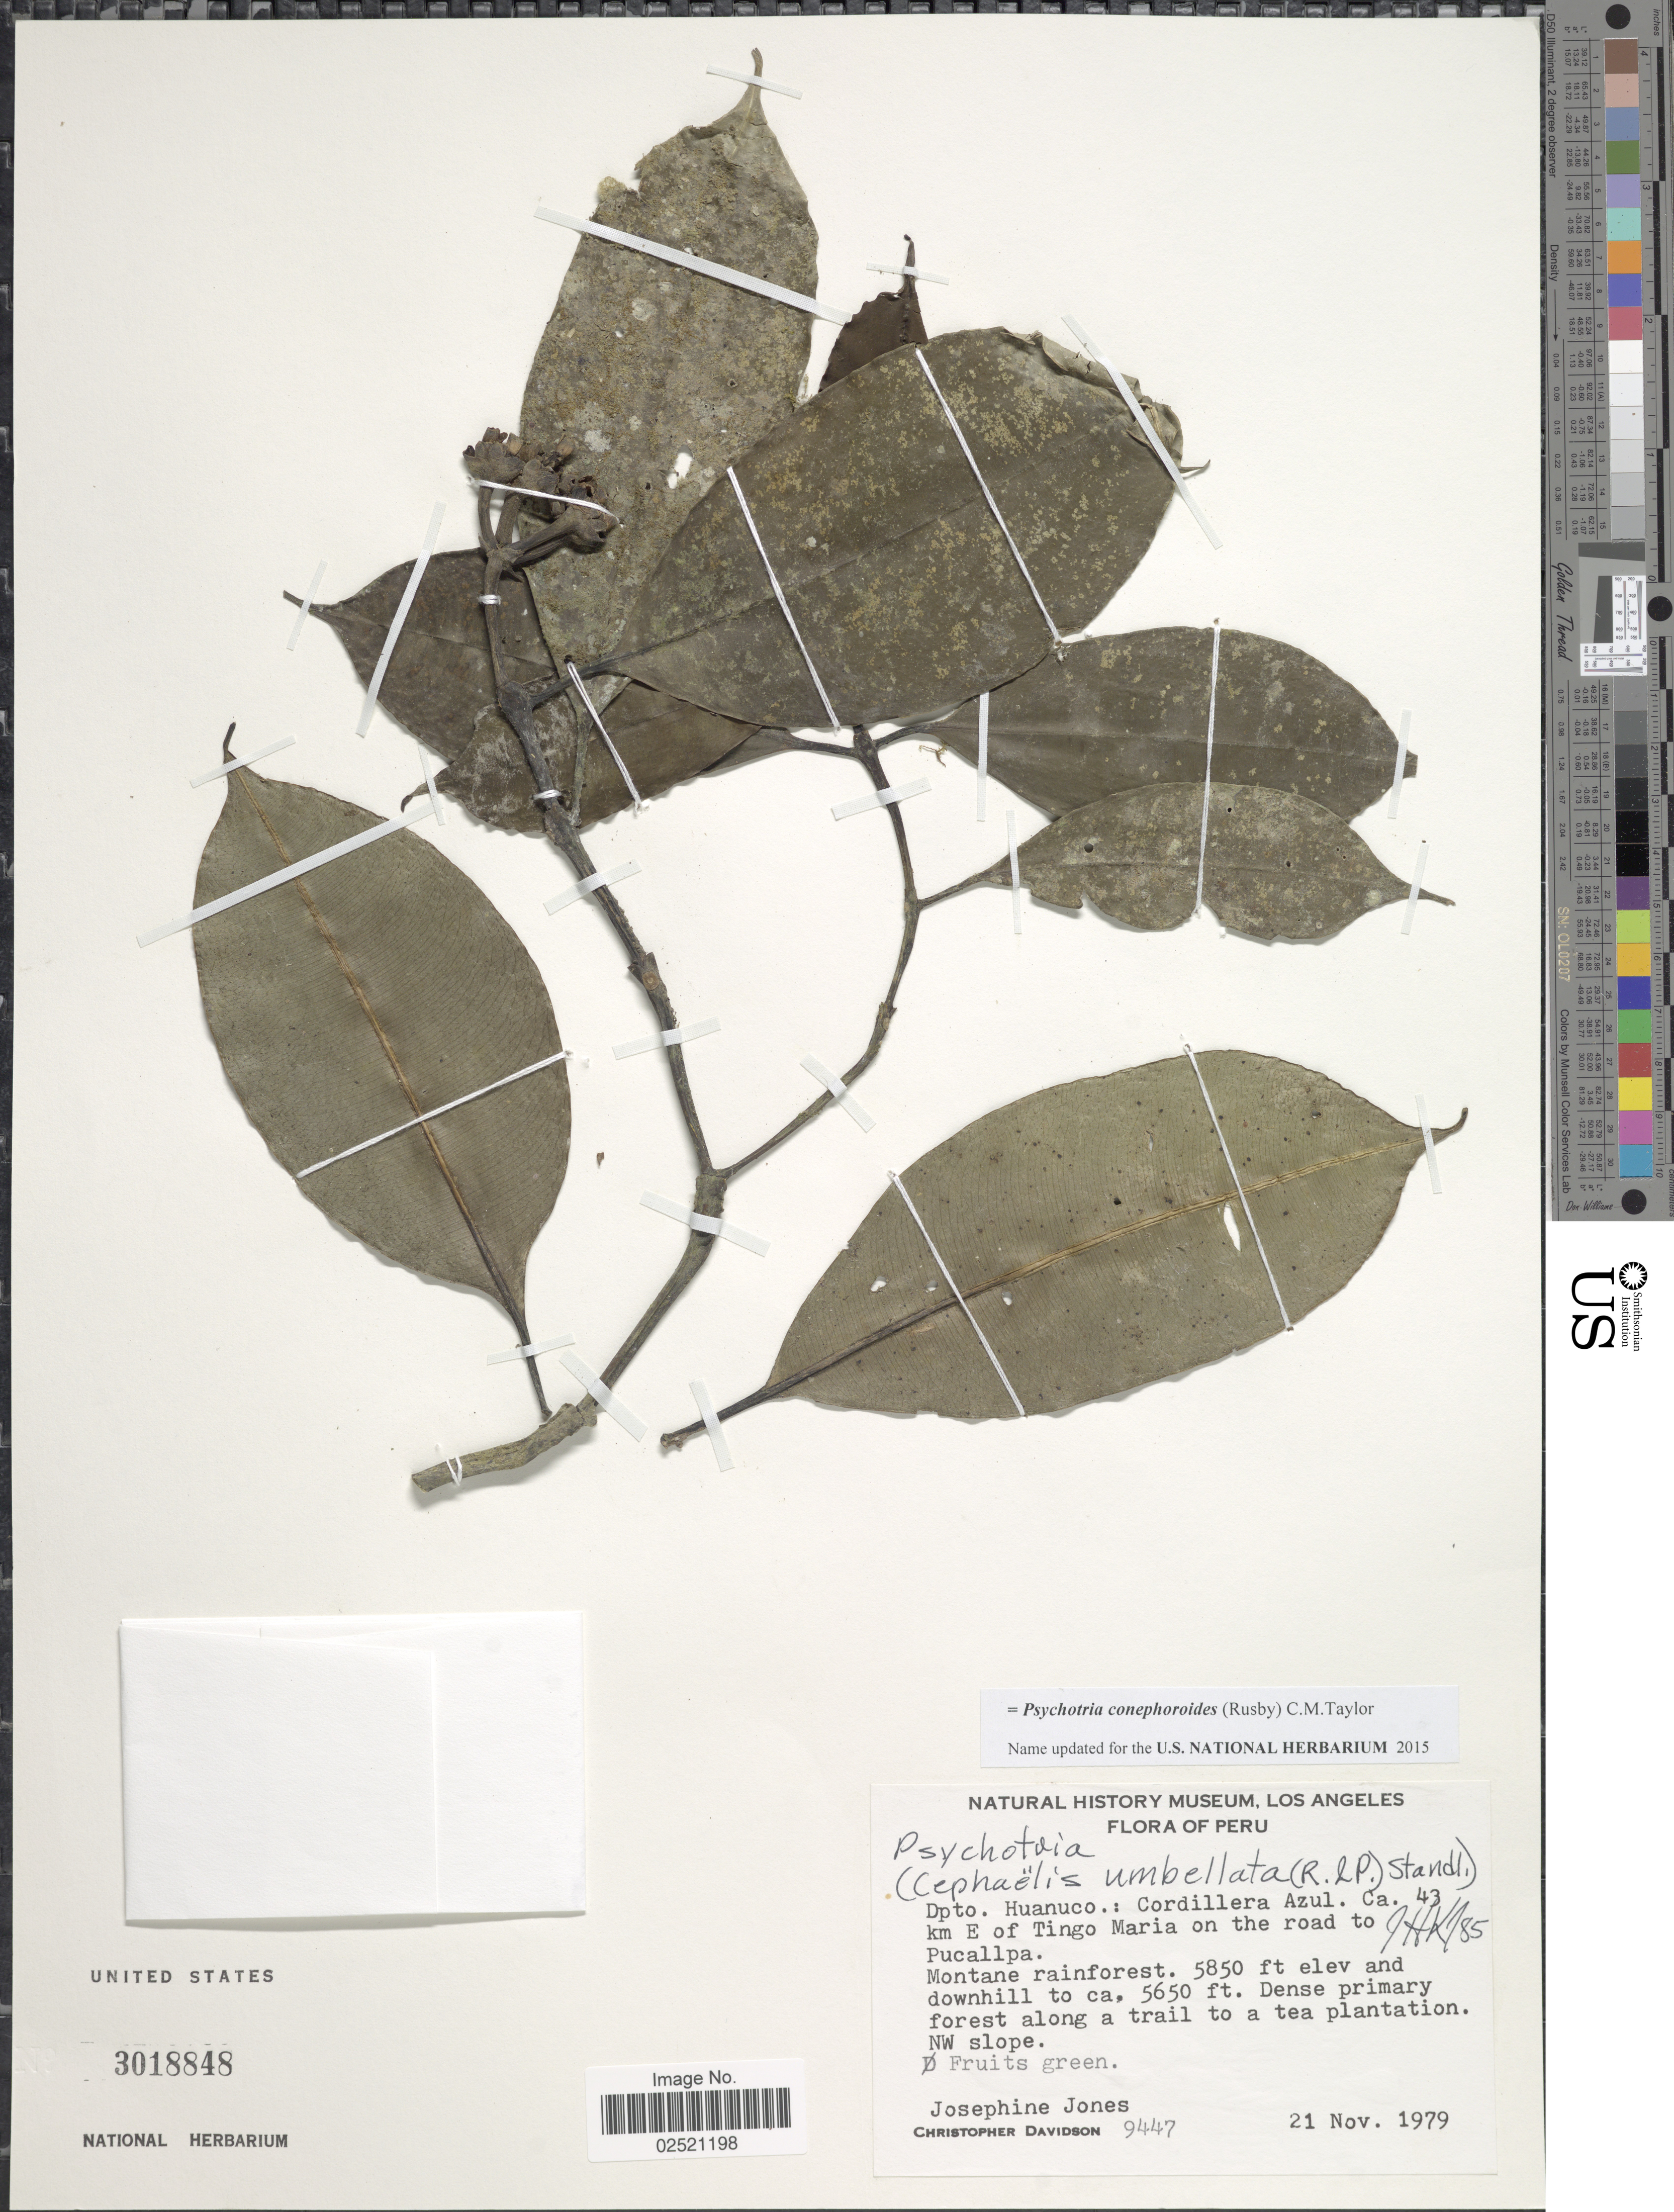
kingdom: Plantae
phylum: Tracheophyta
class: Magnoliopsida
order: Gentianales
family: Rubiaceae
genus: Psychotria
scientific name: Psychotria conephoroides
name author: (Rusby) C.M. Taylor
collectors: J. Jones & C. Davidson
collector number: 9447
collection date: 1979-11-21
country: Peru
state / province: Huánuco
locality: Cordillera Azul, Ca. 43 km E of Tingo Maria on the road to Pucallpa, Montane rainforest and downhill, forest along a trail to a tea plantation, NW slope.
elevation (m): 1722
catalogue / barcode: US 3018848